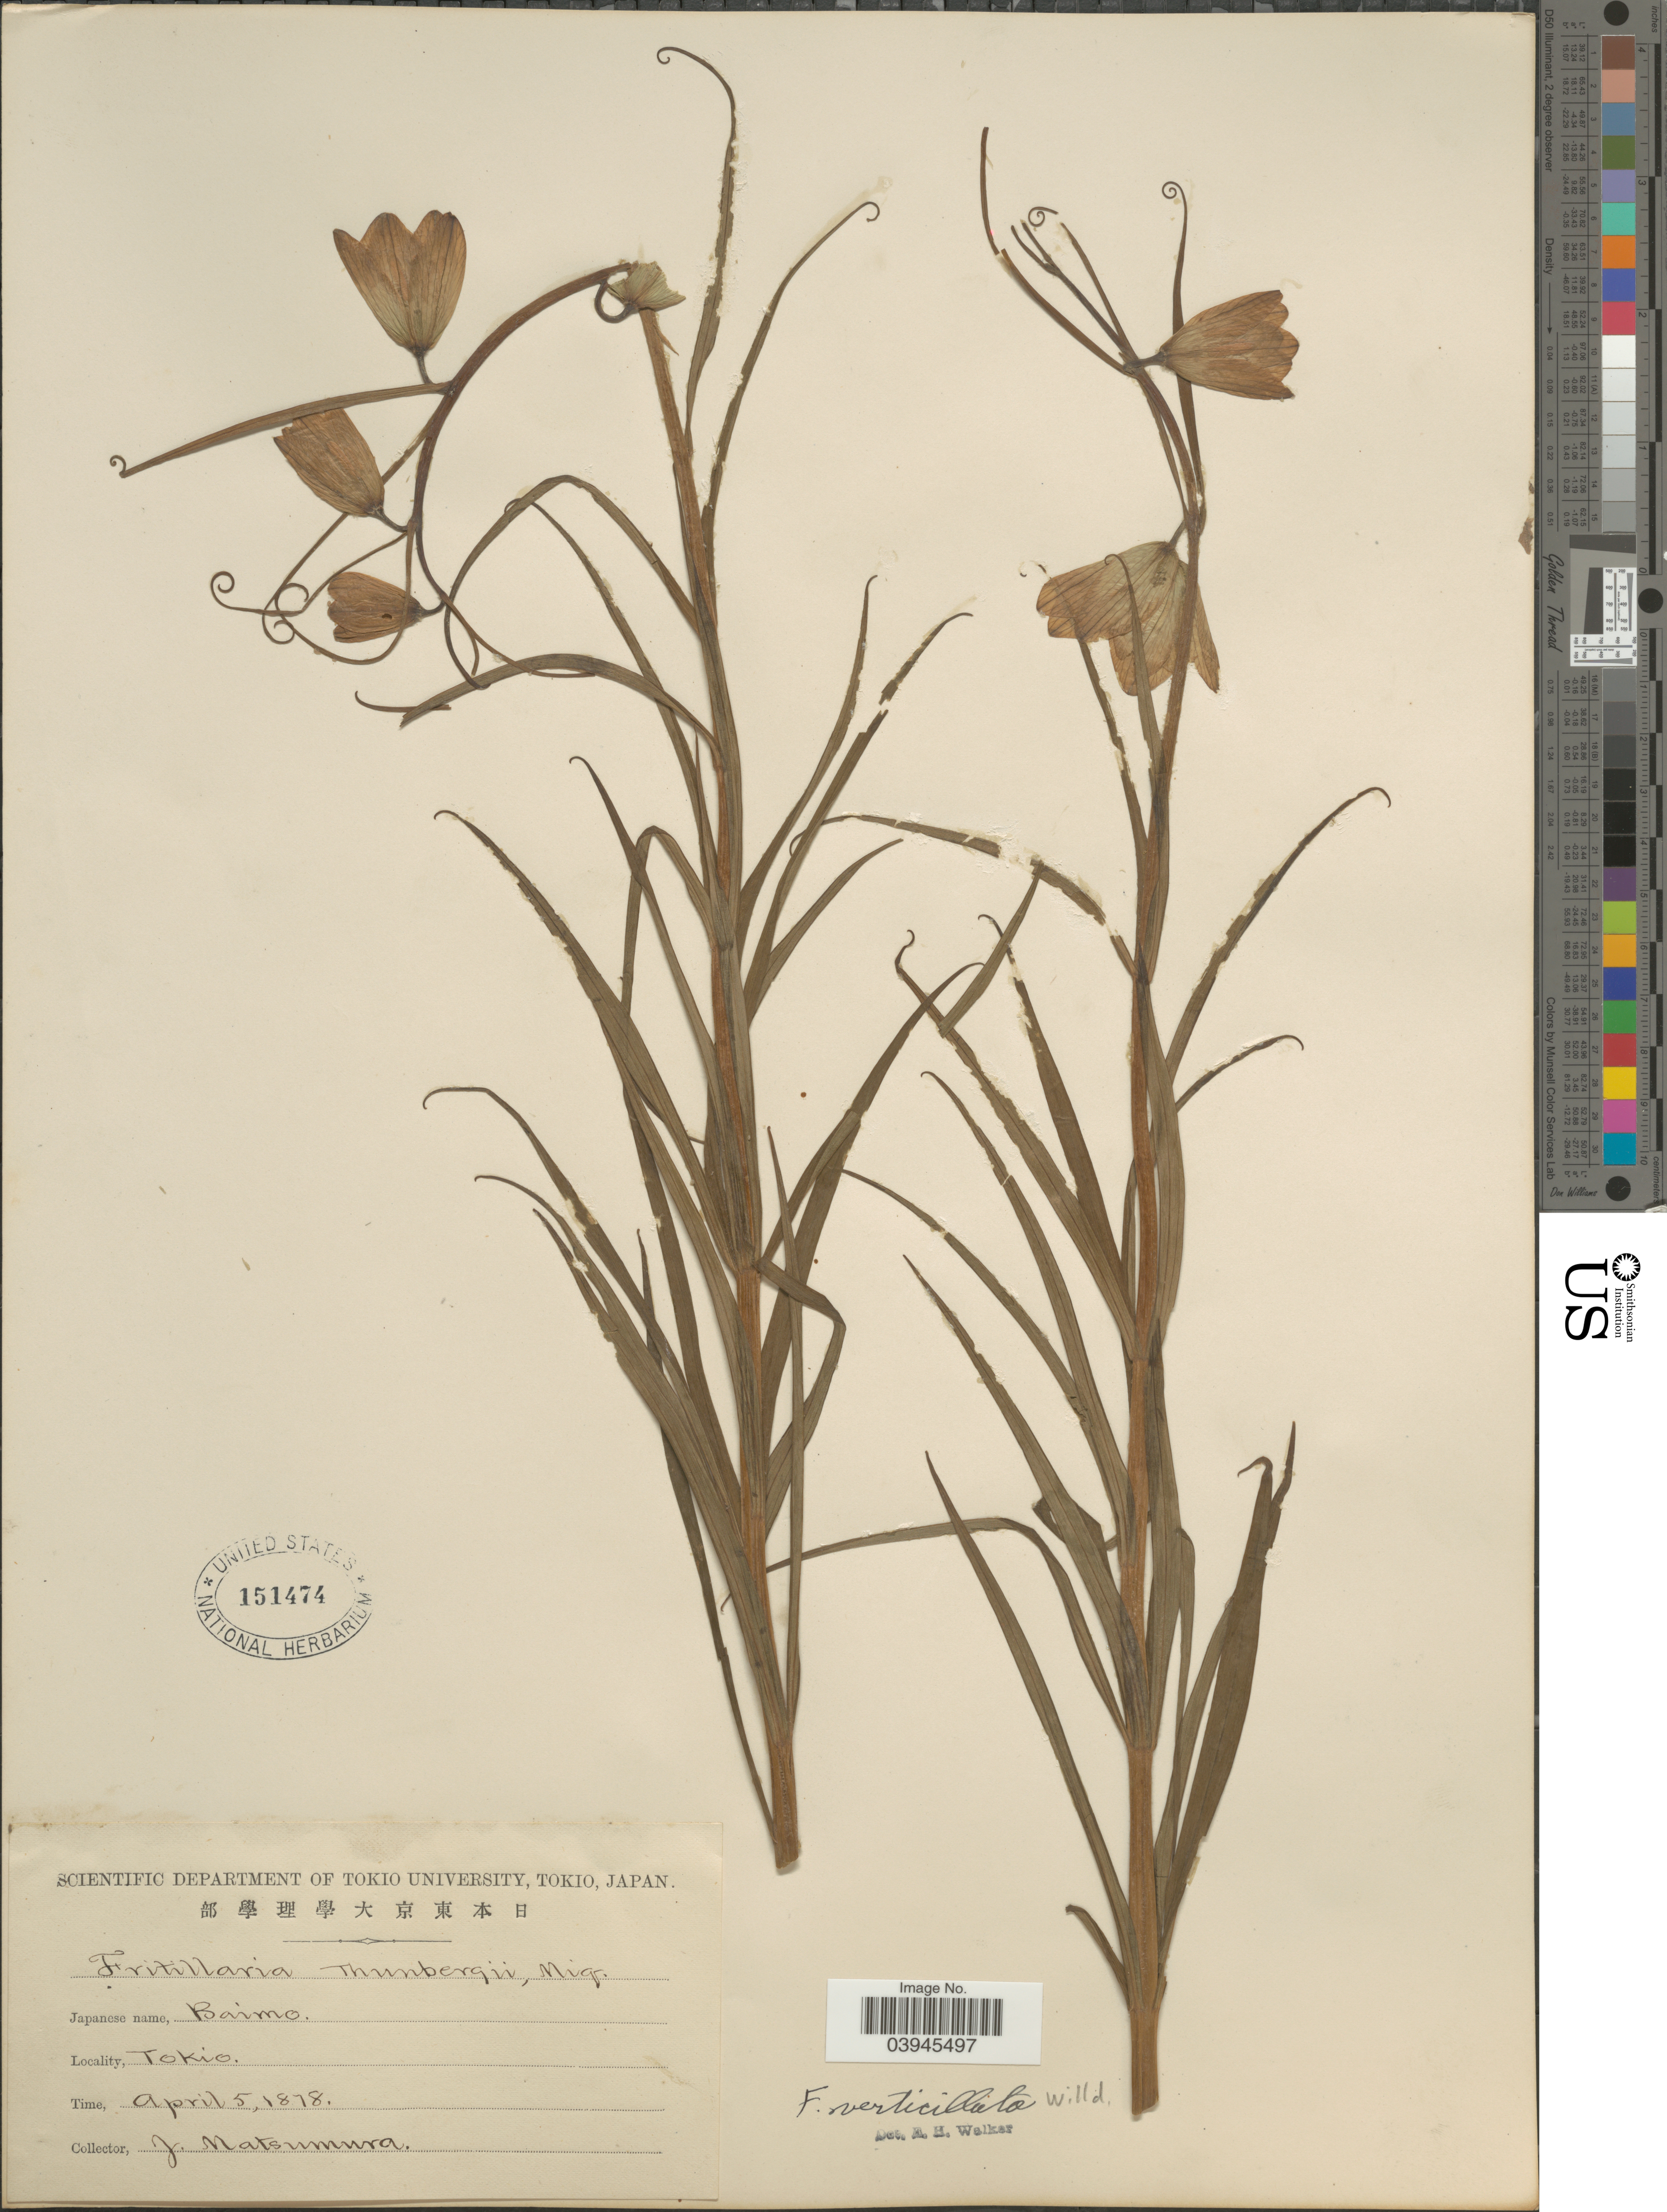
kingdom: Plantae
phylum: Tracheophyta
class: Liliopsida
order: Liliales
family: Liliaceae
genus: Fritillaria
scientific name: Fritillaria verticillata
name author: Willd.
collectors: J. Matsumura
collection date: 1878-04-05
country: Japan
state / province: Tokyo, Federal City of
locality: Tokio.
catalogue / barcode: US 151474